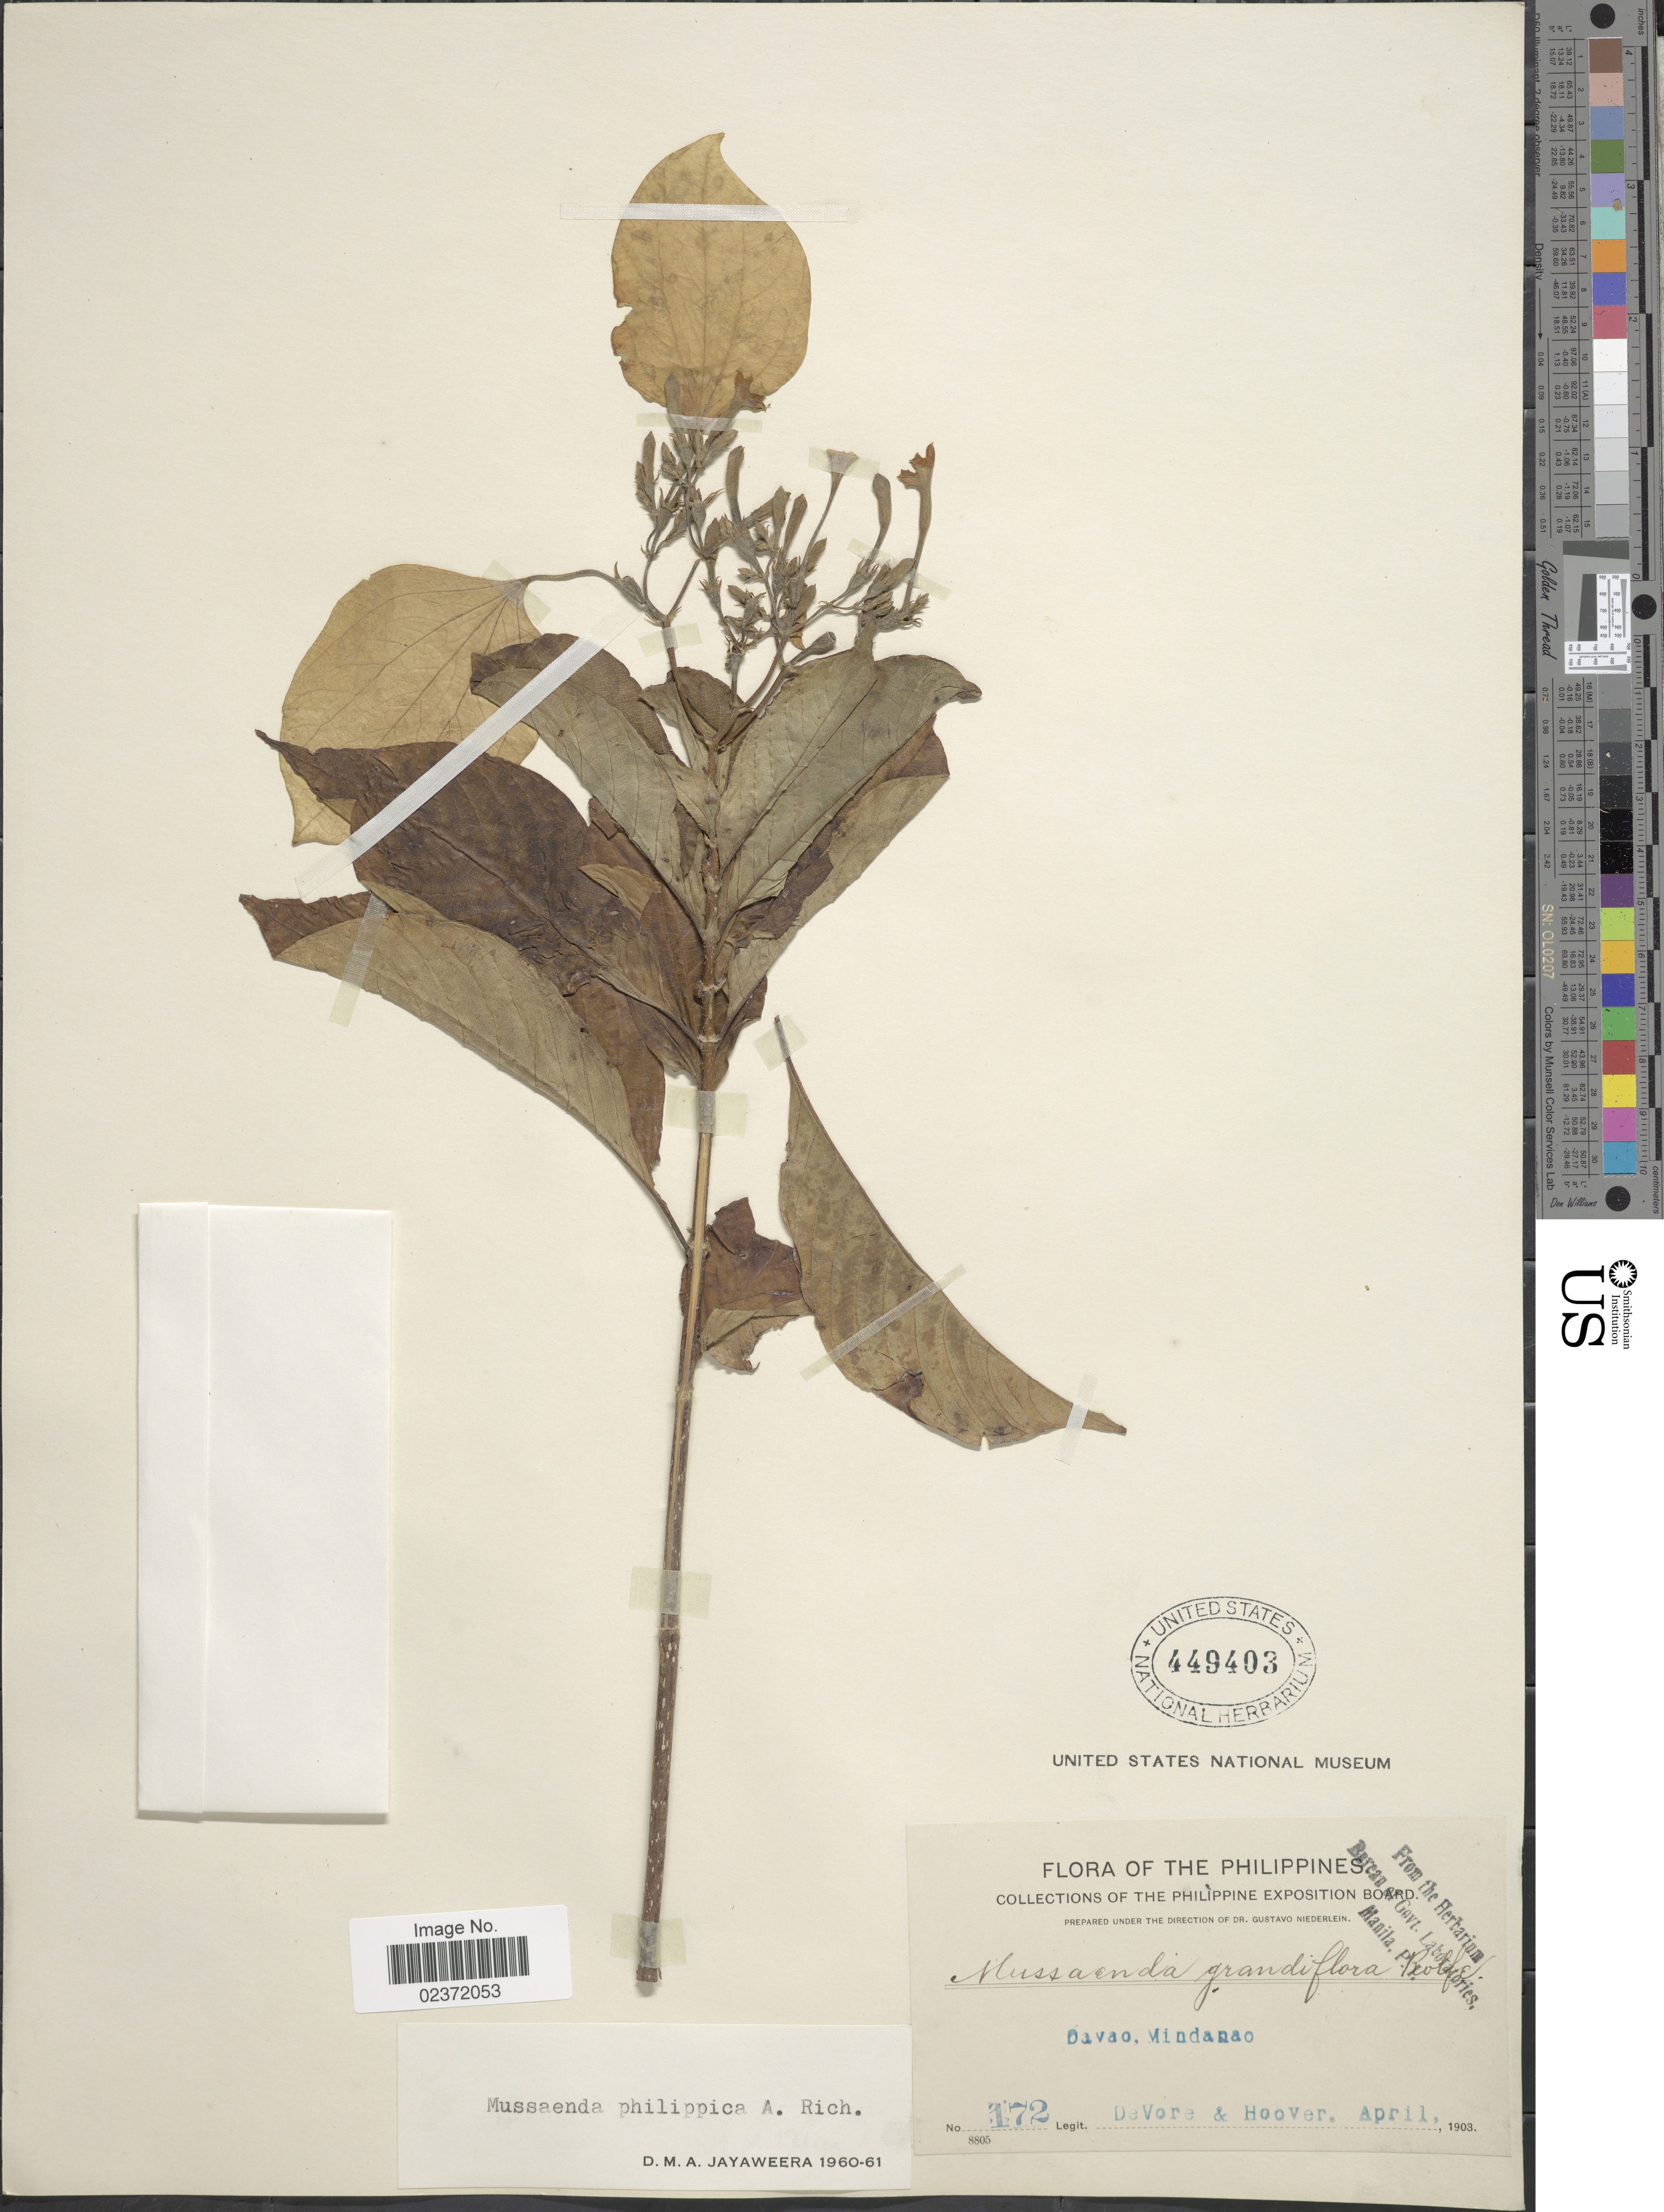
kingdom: Plantae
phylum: Tracheophyta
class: Magnoliopsida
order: Gentianales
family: Rubiaceae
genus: Mussaenda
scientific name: Mussaenda philippica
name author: A. Rich.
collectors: -. DeVore & -- Hoover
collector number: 172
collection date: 1903-04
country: Philippines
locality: Davao, Mindanao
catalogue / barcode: US 449403